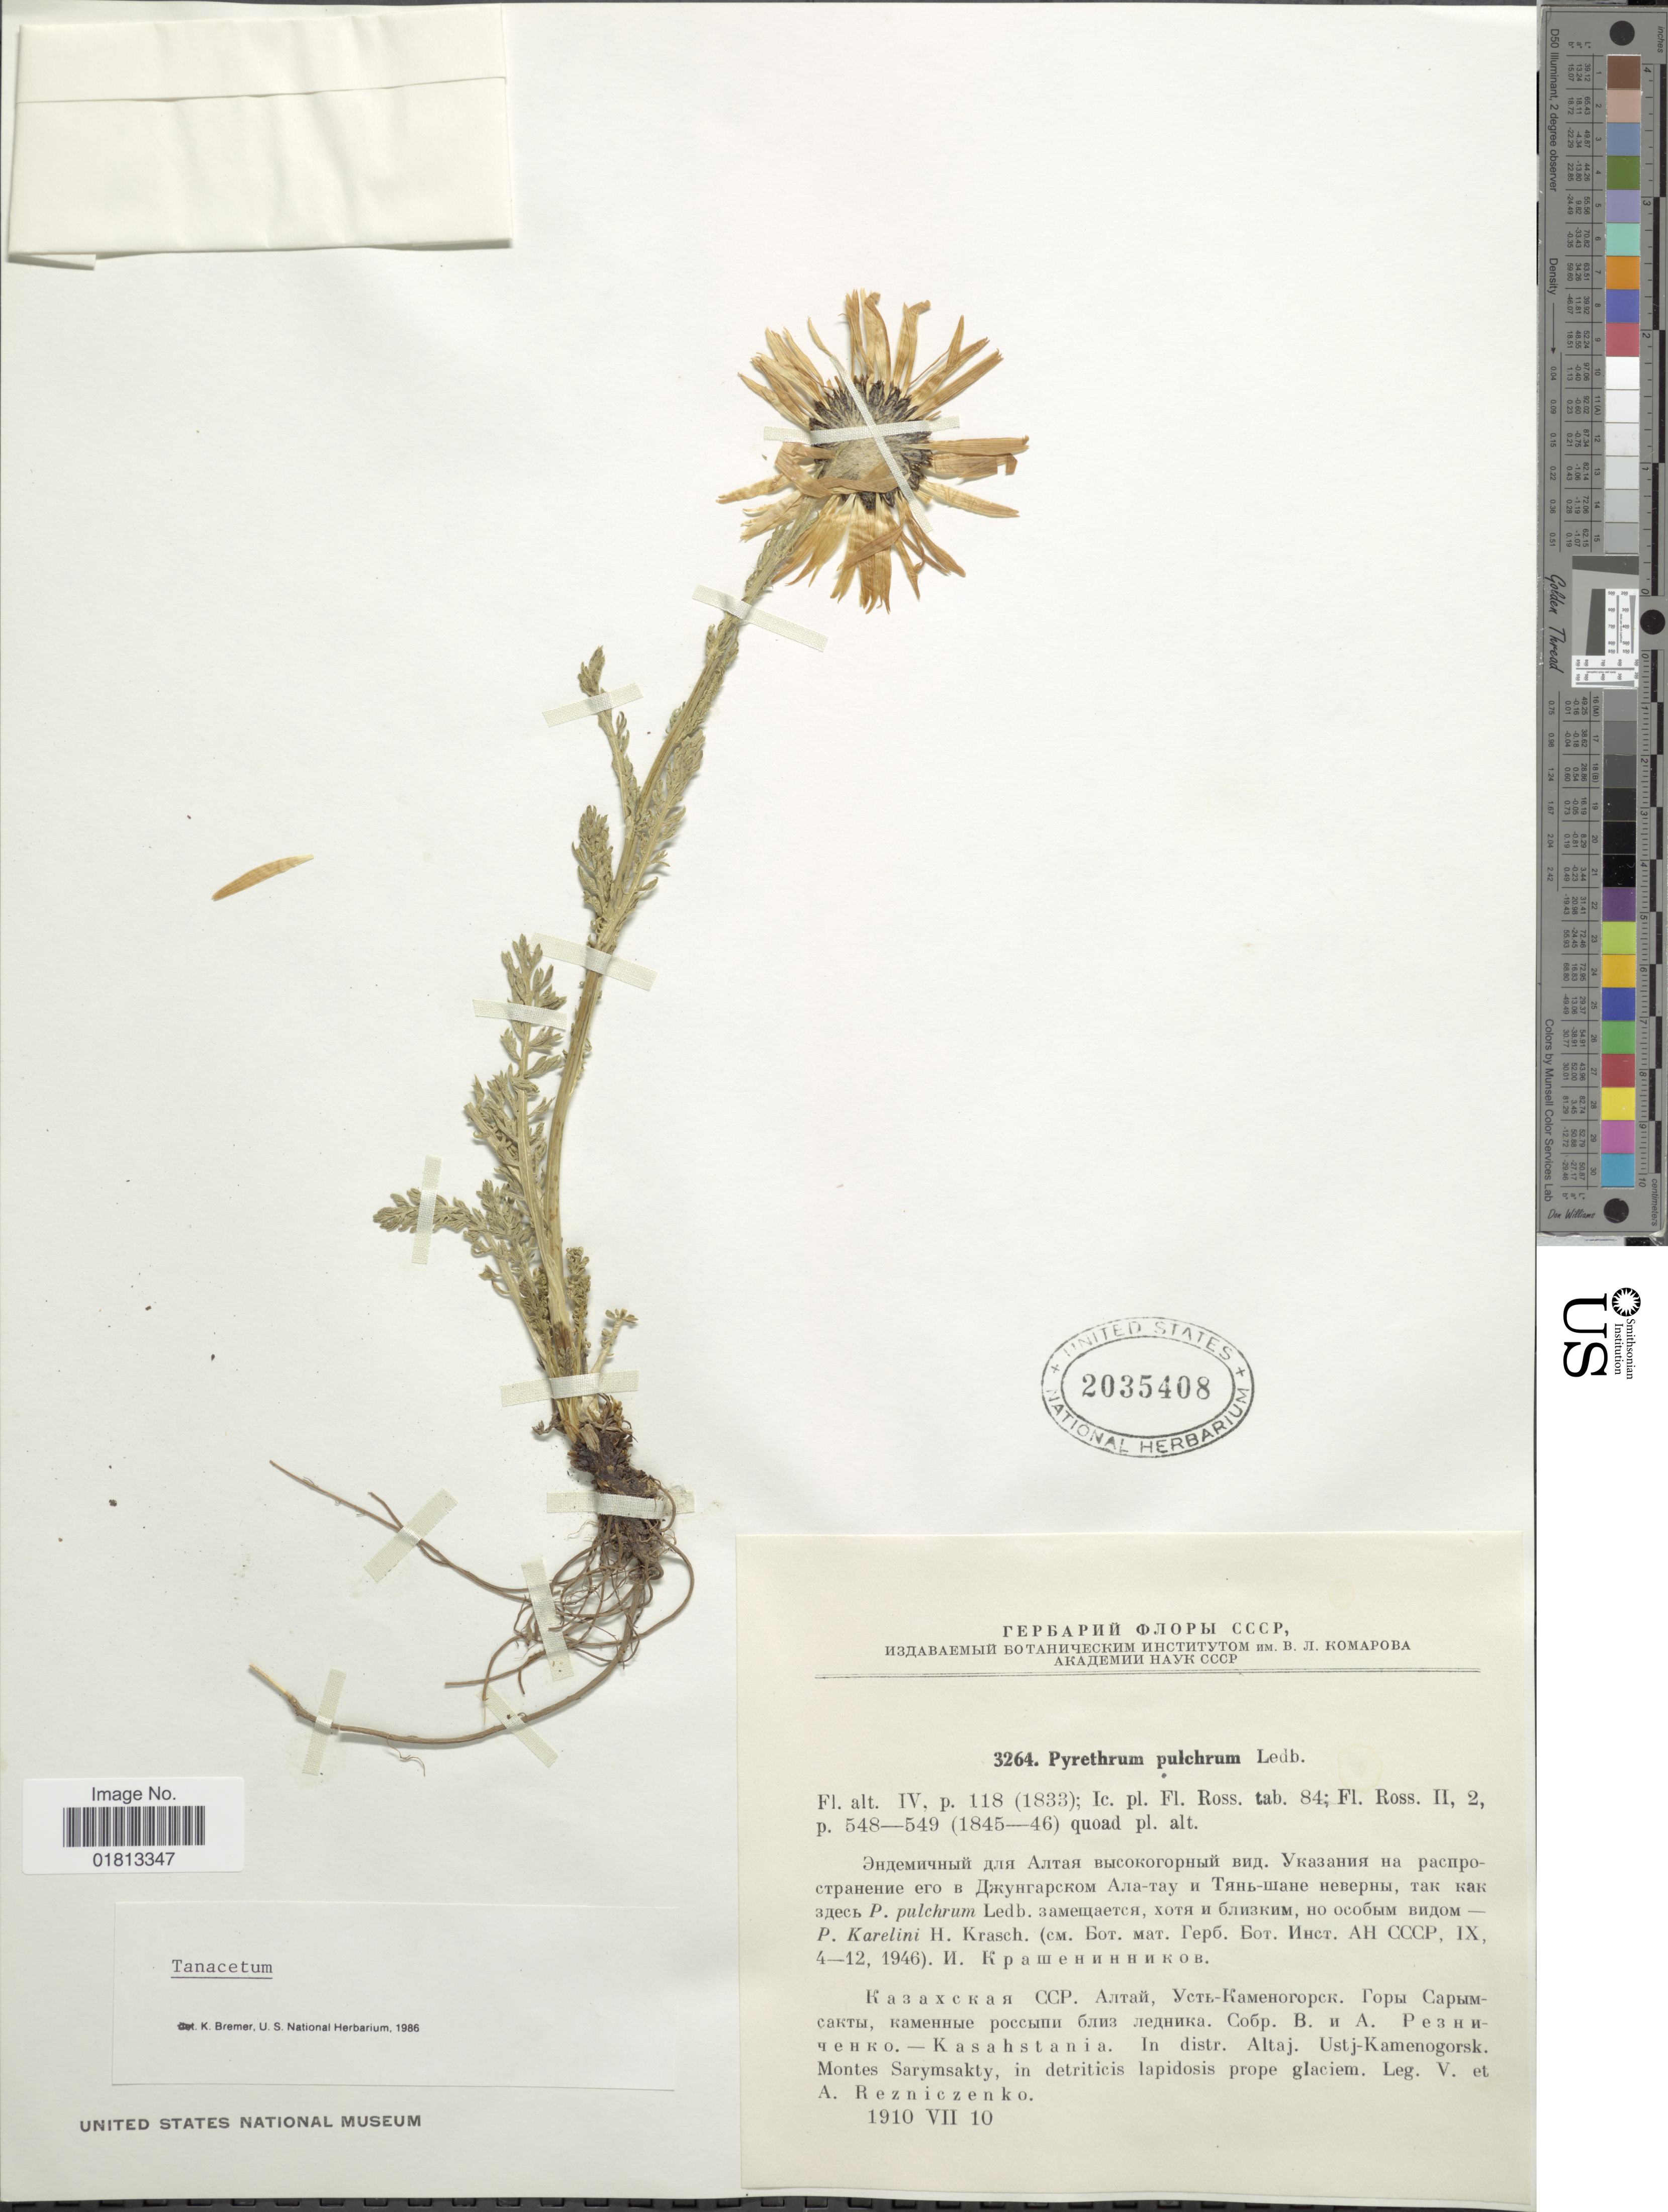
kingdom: Plantae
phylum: Tracheophyta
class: Magnoliopsida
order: Asterales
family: Asteraceae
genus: Tanacetum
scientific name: Tanacetum pulchrum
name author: (Ledeb.) Sch. Bip.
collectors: V. Rezniczenko & A. Rezniczenko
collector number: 3264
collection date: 1910-07-10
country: Kazakhstan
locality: Kasahstania, In distr. Altaj, Ustj-Kamenogorsk. Montes Sarymsakty, in detritics lapidosis prope glaciem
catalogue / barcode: US 2035408